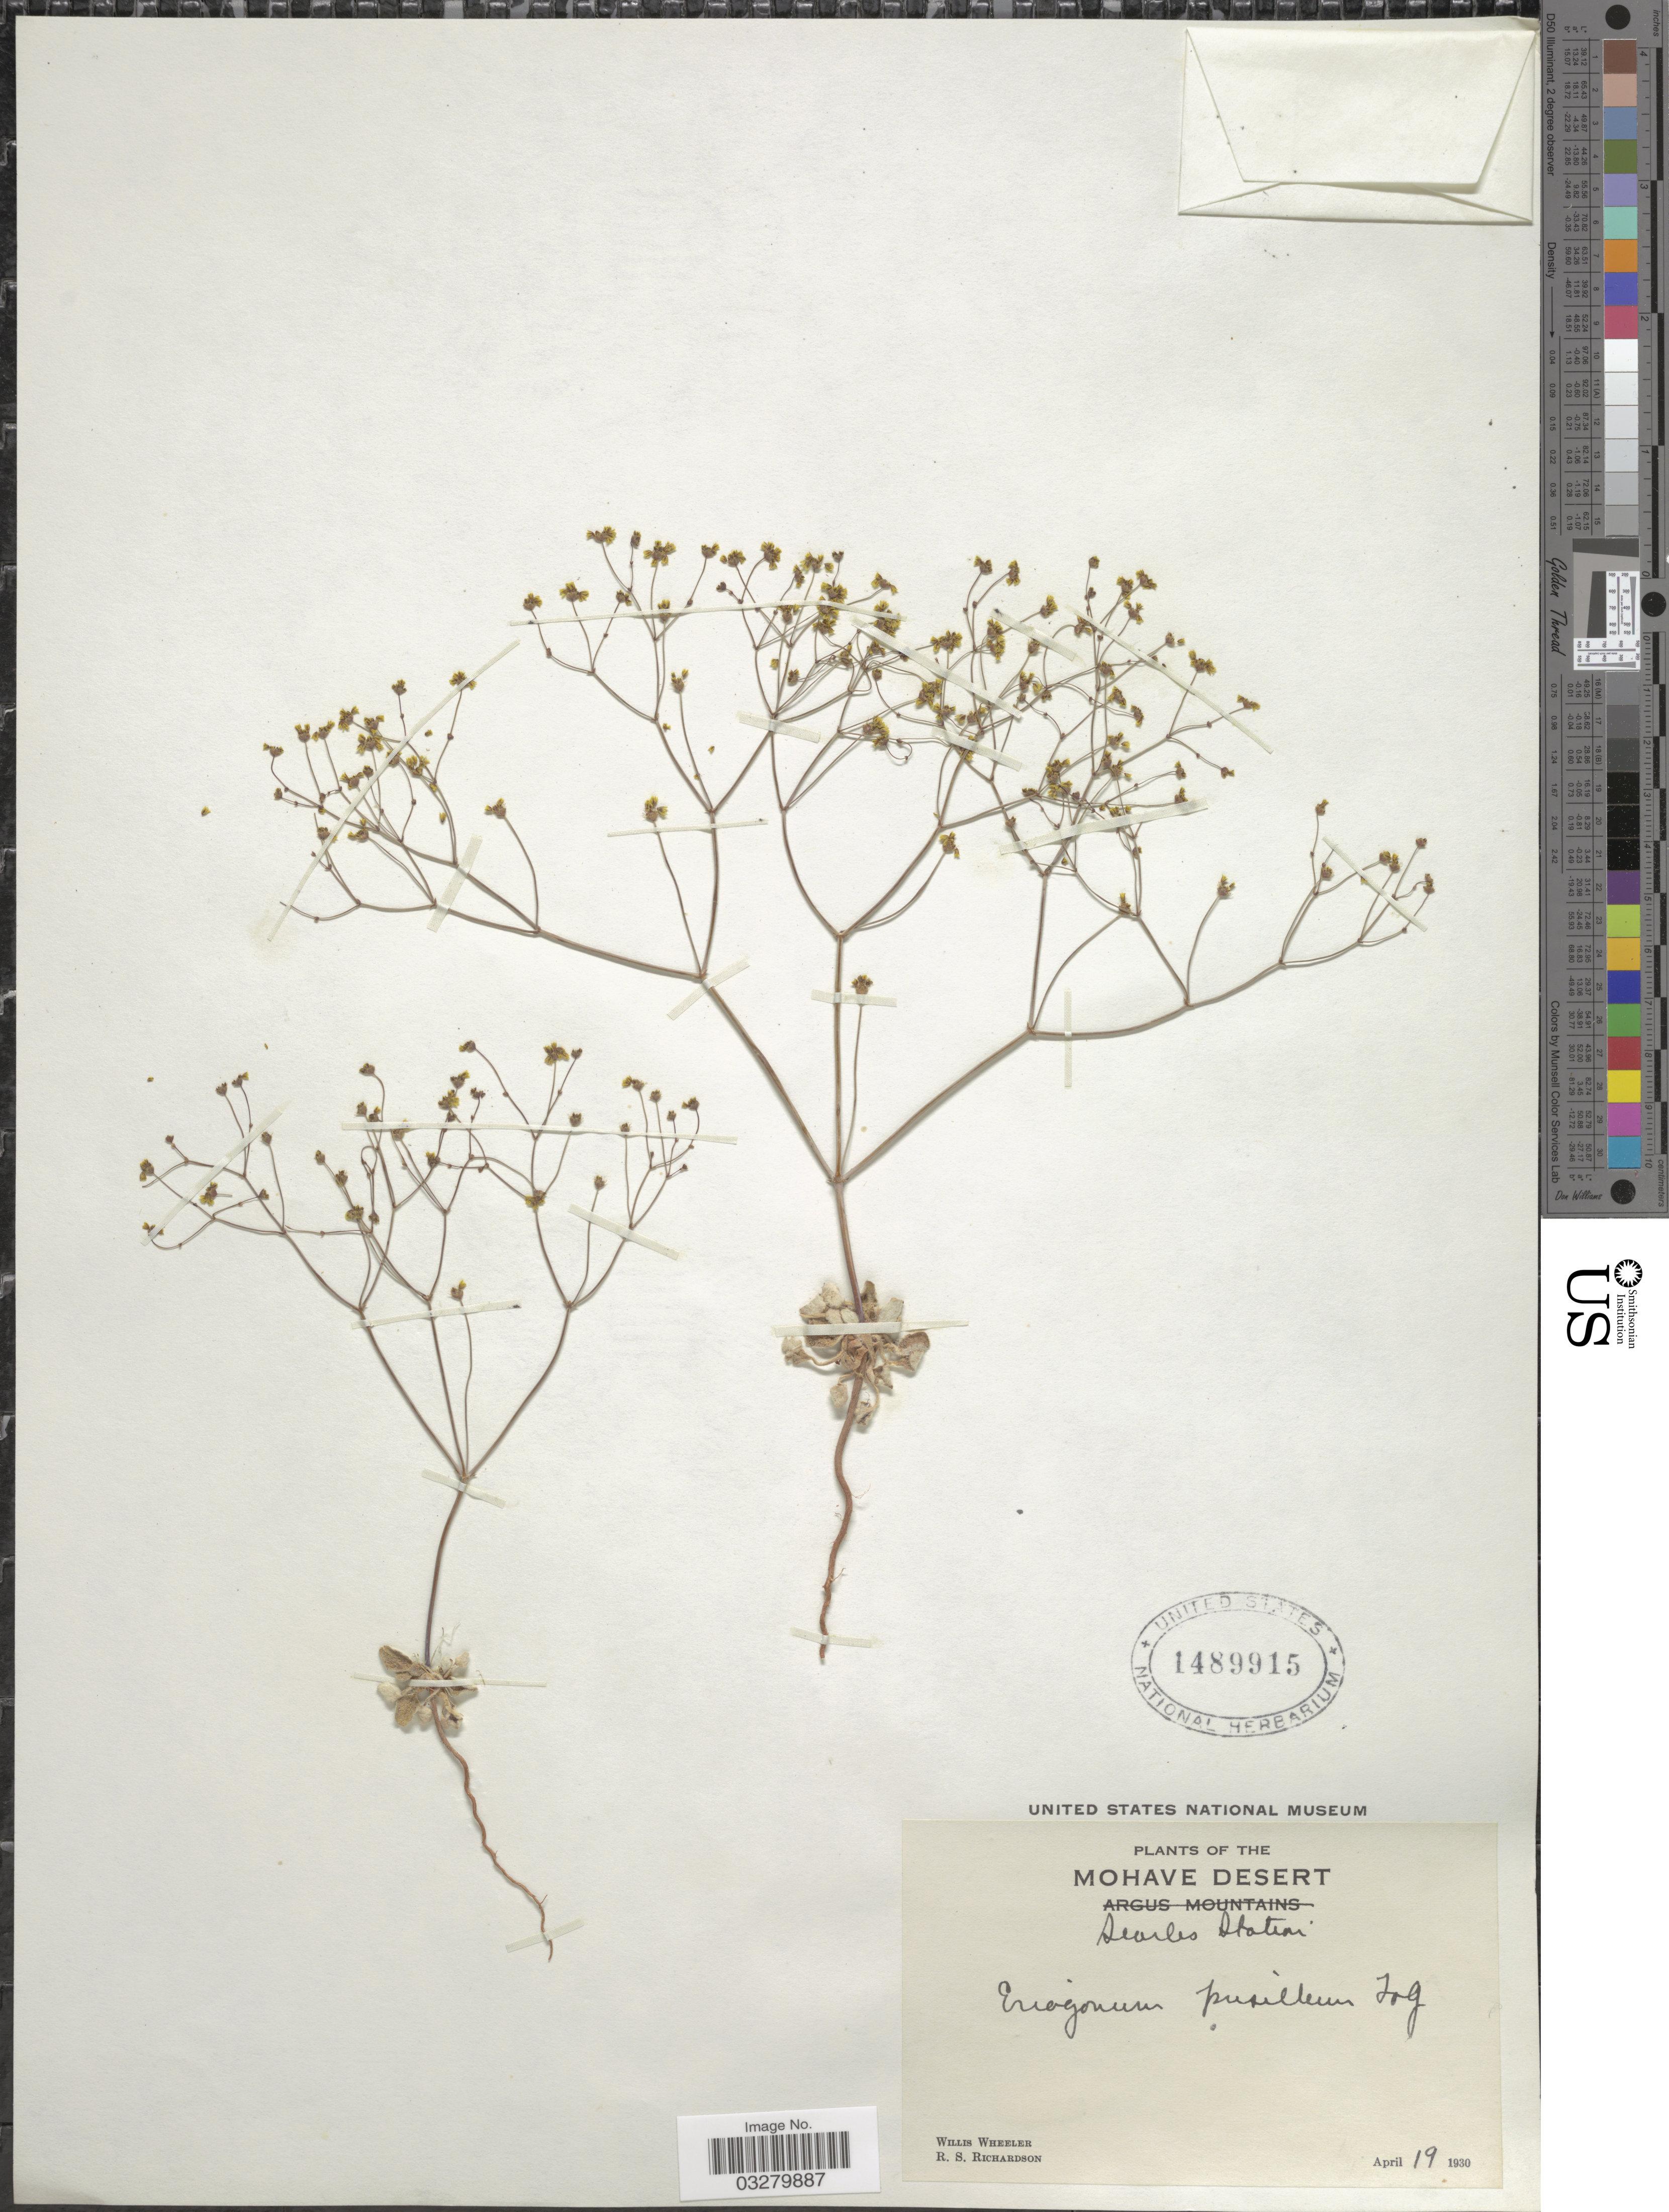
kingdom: Plantae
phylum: Tracheophyta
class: Magnoliopsida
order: Caryophyllales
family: Polygonaceae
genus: Eriogonum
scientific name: Eriogonum pusillum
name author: Torr. & A. Gray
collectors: W. Wheeler & R. Richardson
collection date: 1930-04-19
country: United States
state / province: California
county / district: Kern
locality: Mohave Desert. Searles Station.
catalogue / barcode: US 1489915